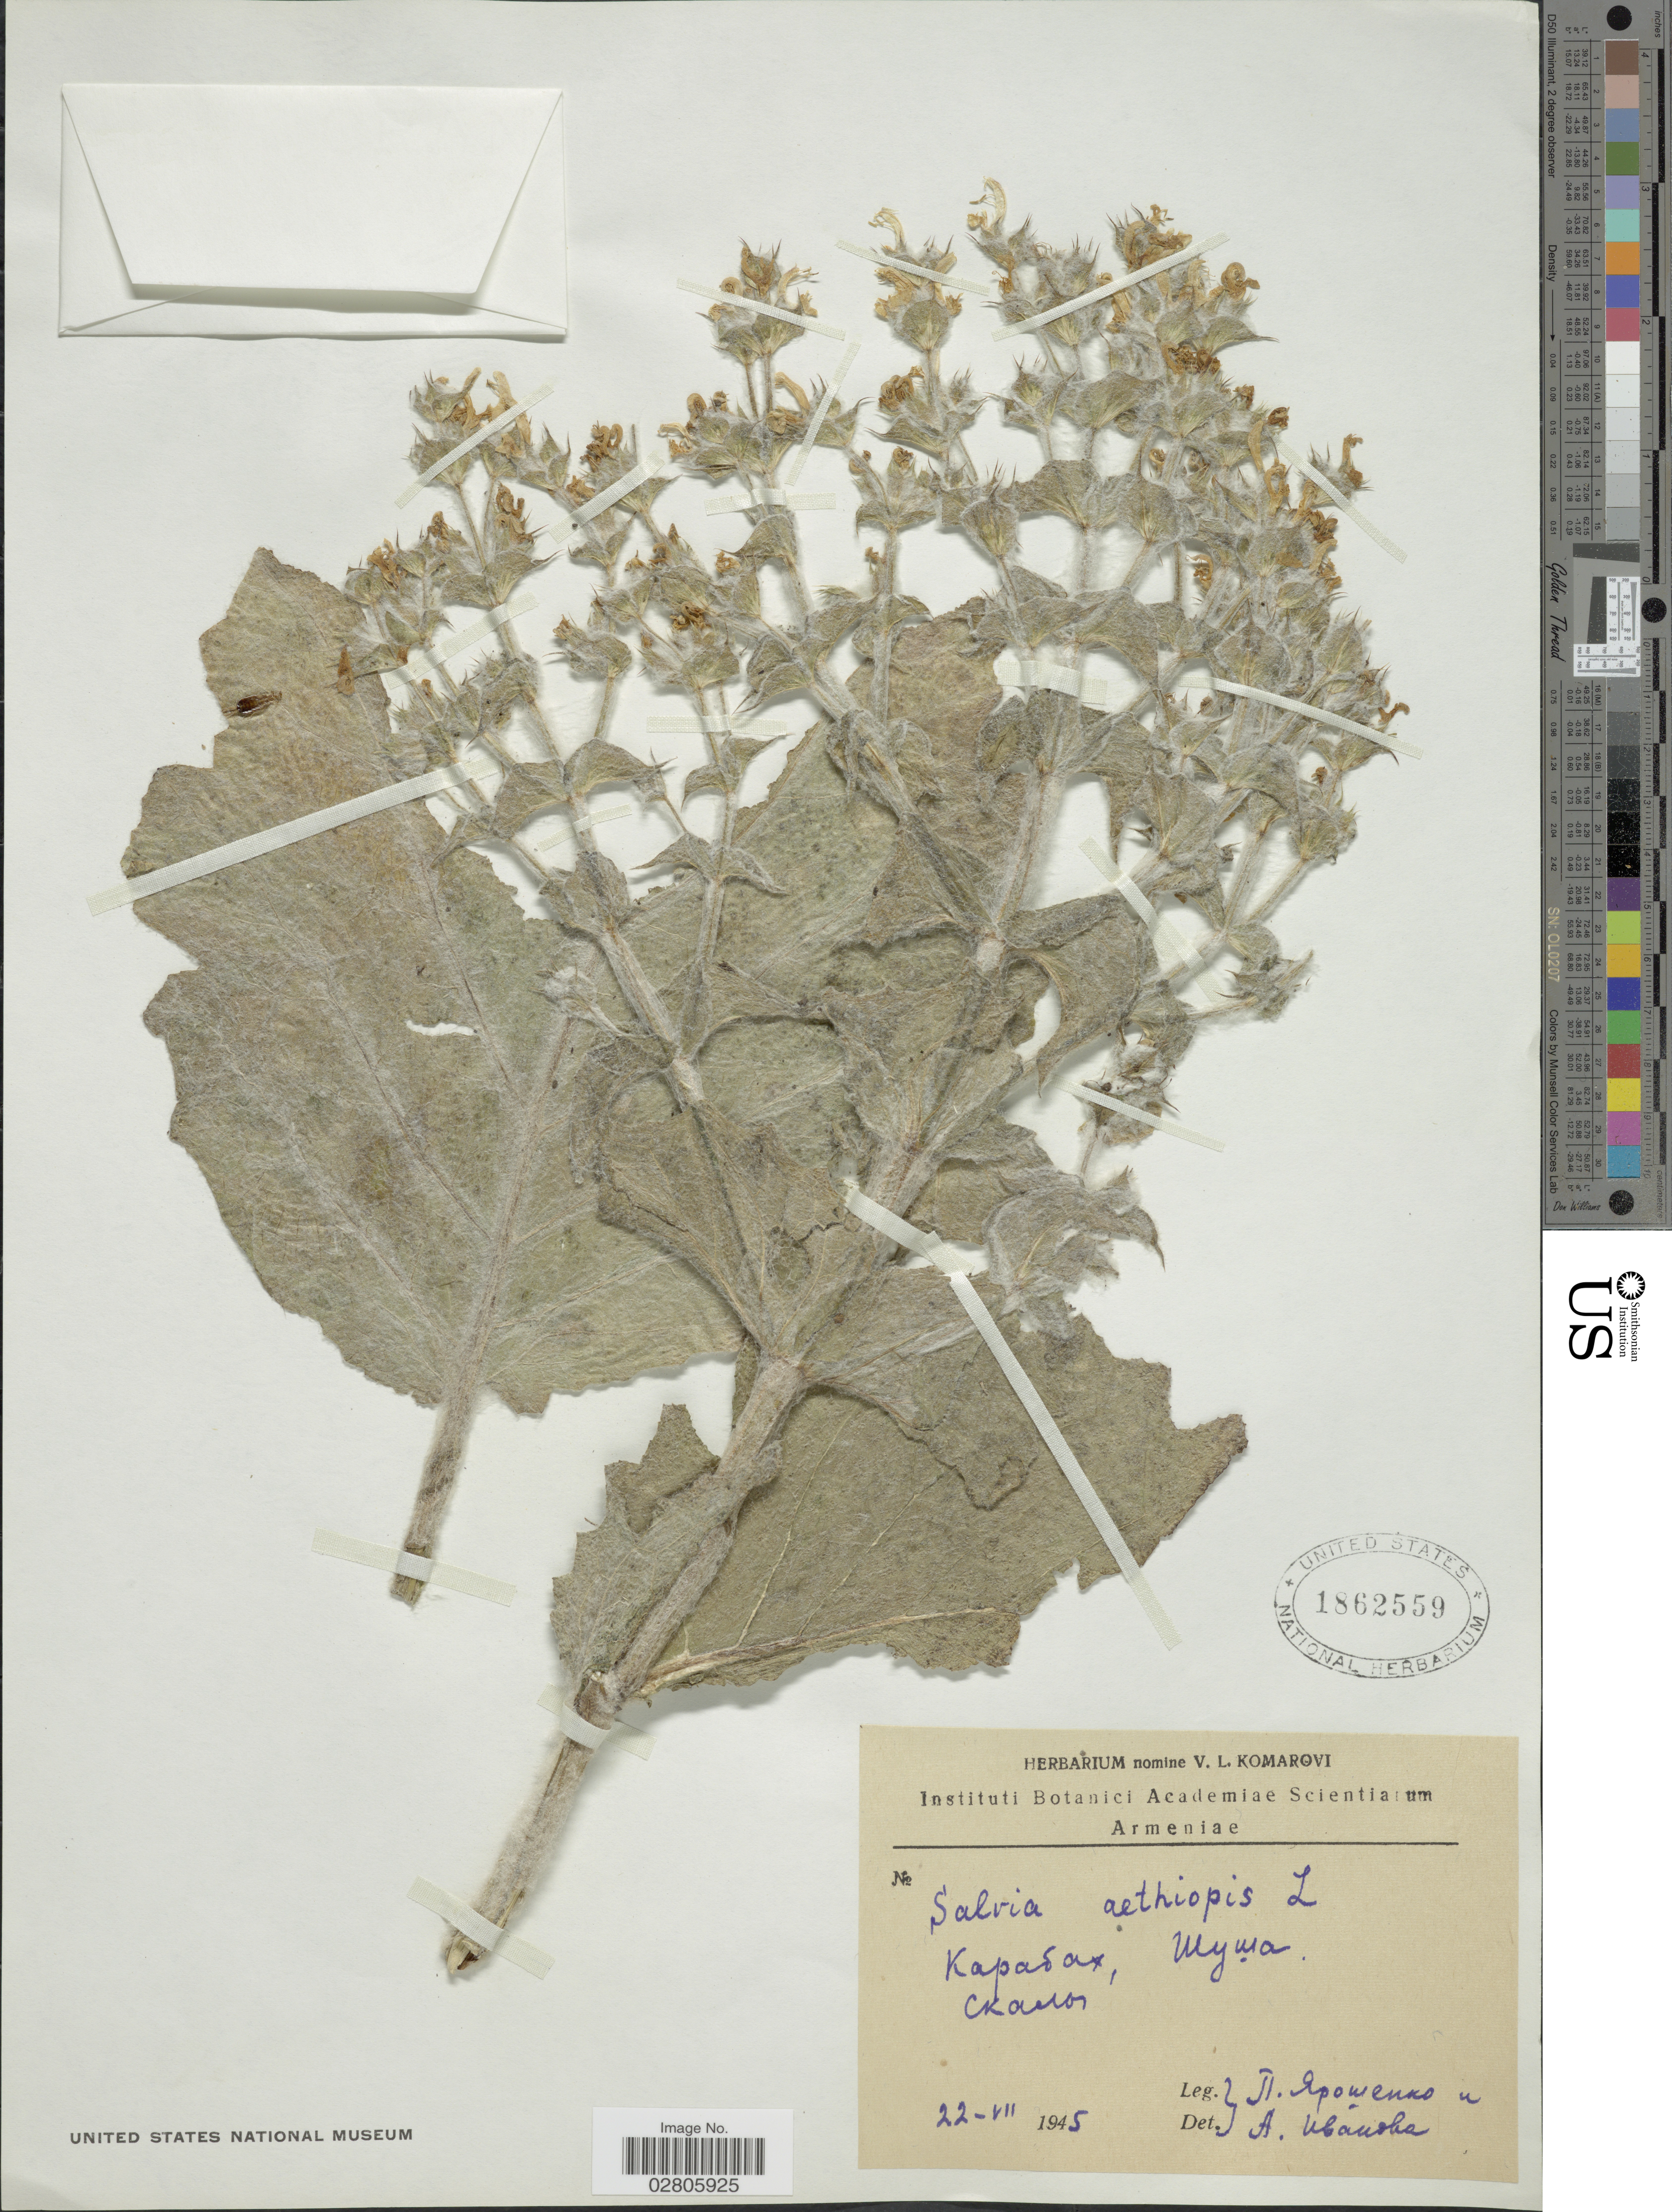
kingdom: Plantae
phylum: Tracheophyta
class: Magnoliopsida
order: Lamiales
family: Lamiaceae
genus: Salvia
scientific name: Salvia aethiopis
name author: L.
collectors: Collector illegible & Collector illegible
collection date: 1945-07-22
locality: Kapadax, Myma, Ckanos. [interpreted]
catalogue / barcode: US 1862559